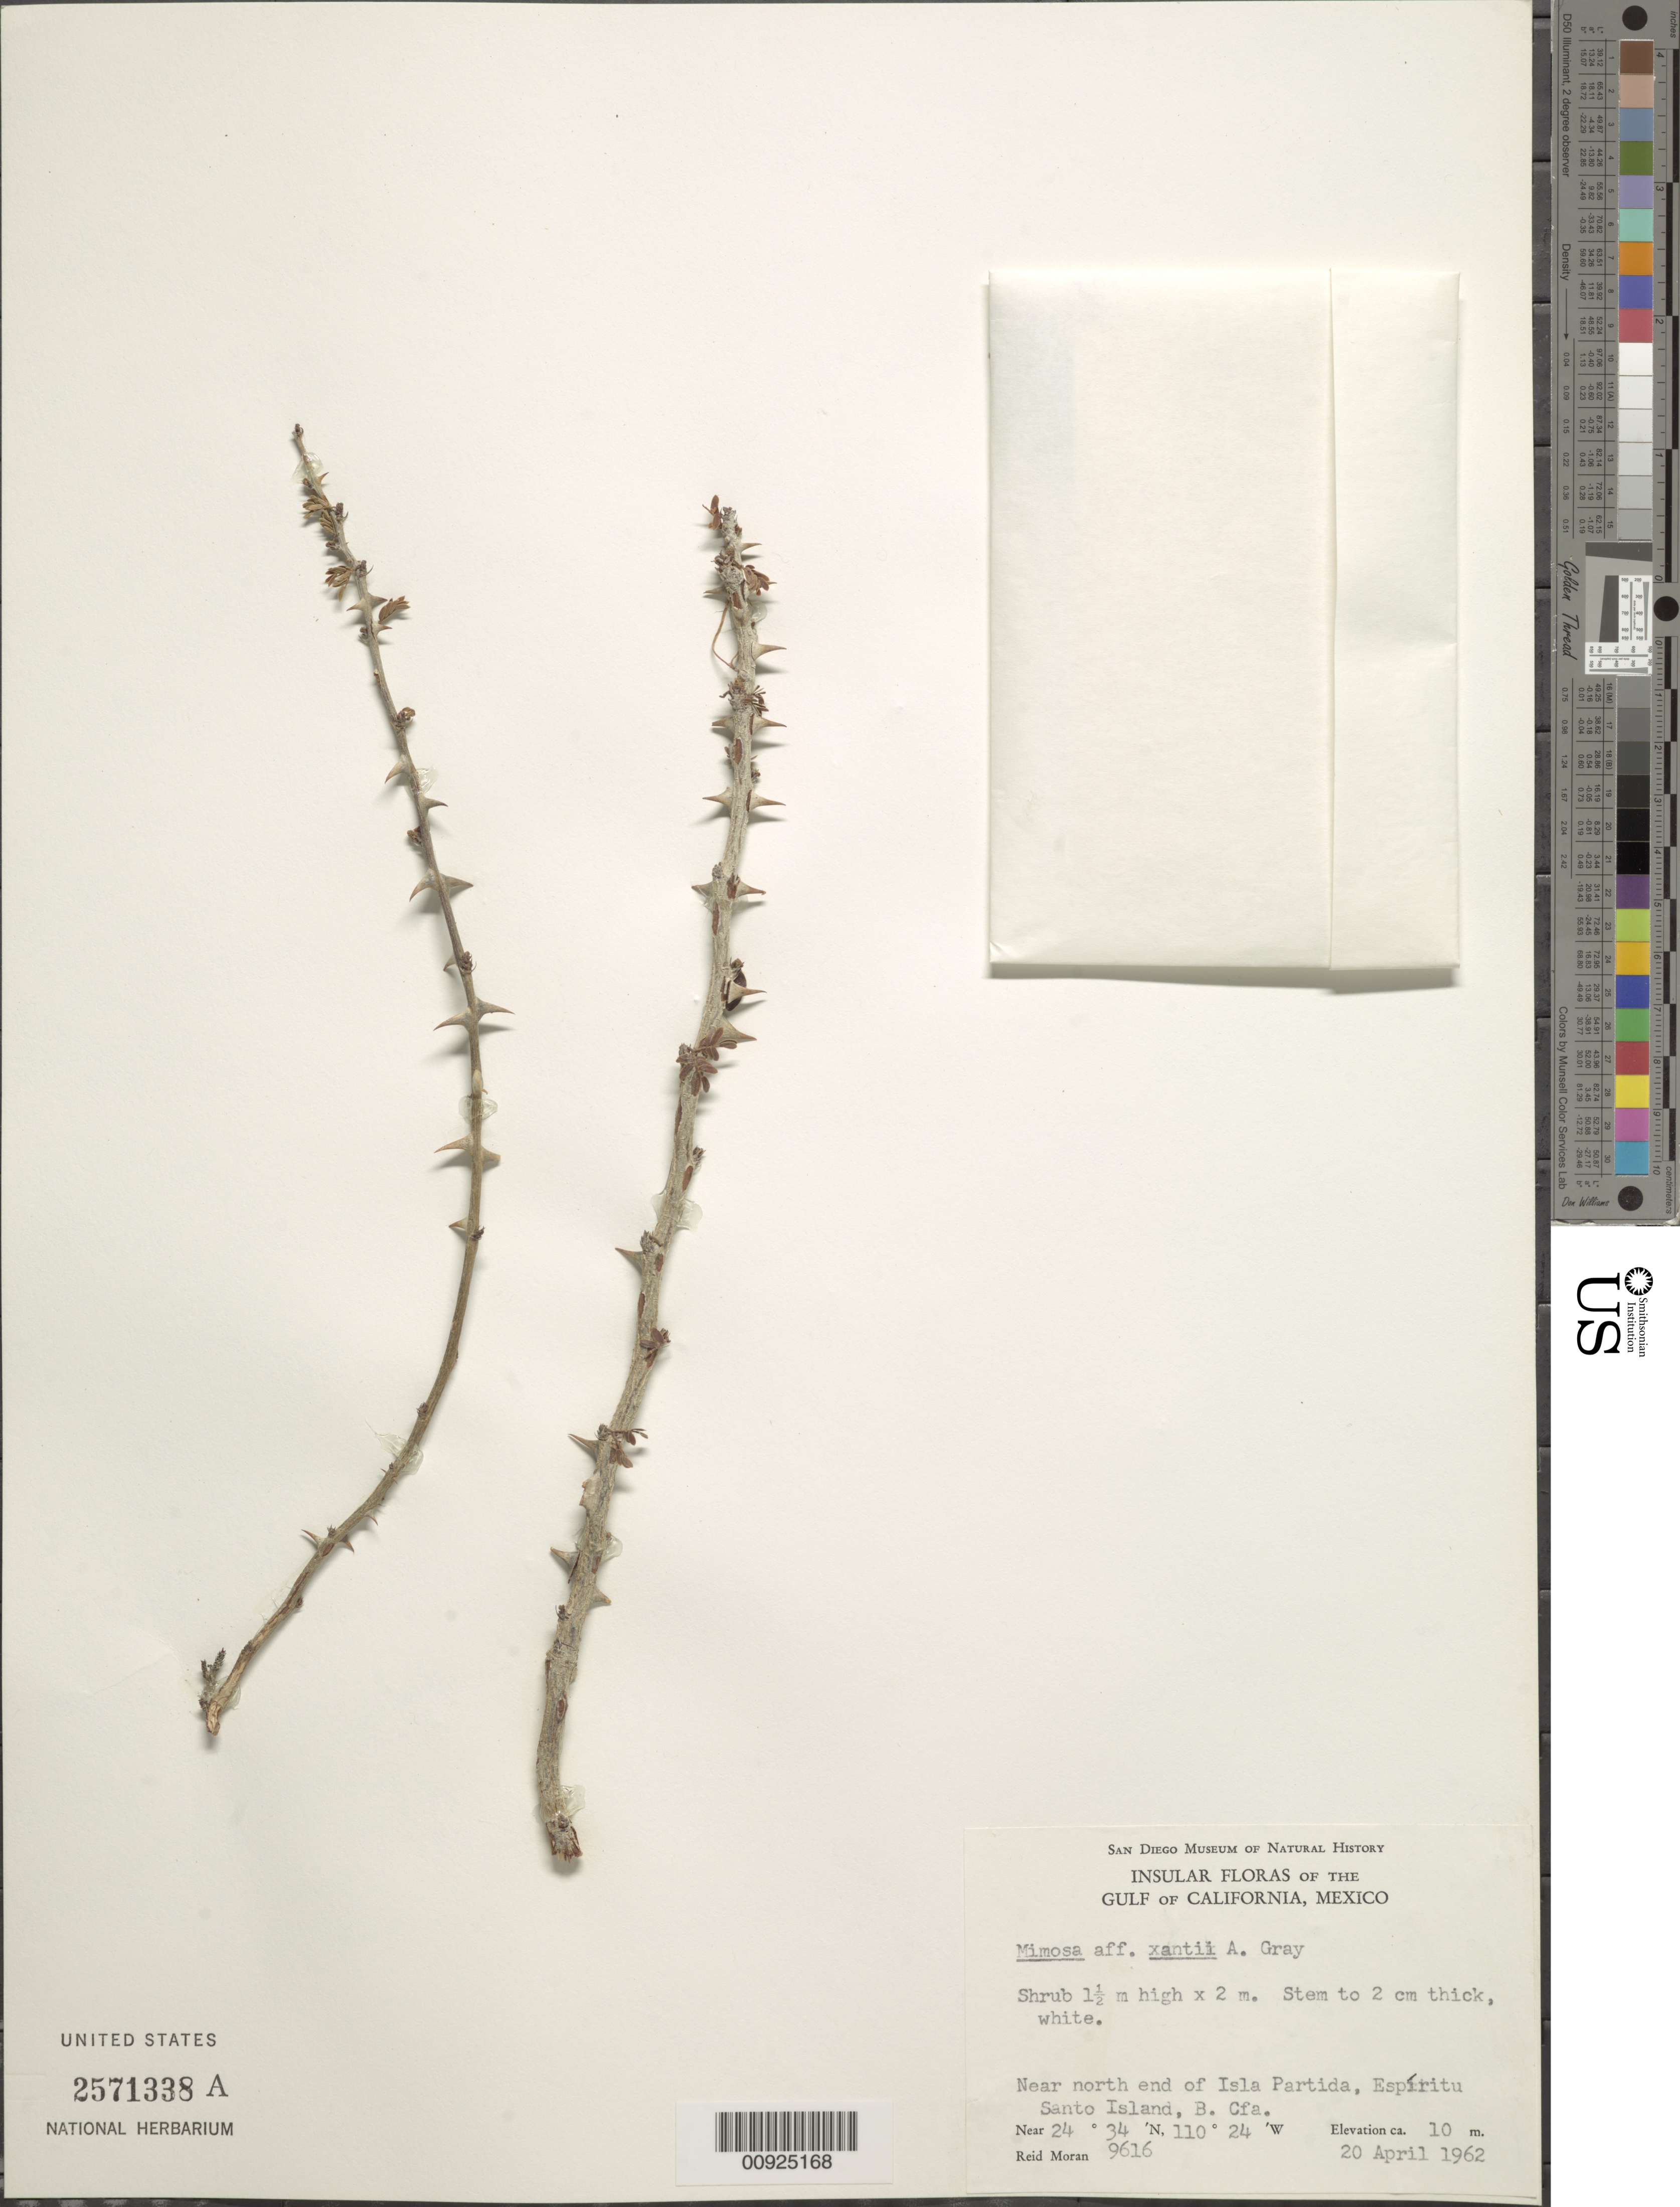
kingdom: Plantae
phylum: Tracheophyta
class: Magnoliopsida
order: Fabales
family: Fabaceae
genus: Mimosa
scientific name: Mimosa xanti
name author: A. Gray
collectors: R. V. Moran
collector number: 9616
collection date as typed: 20 Apr 1962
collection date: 1962-04-20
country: Mexico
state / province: Baja California Sur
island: Partida I.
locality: Near north end of Isla Partida, Espíritu Santo Island, Baja California. (Note: Espíritu Santo and Isla Partida, separated at high tide but joined together by an isthmus when the water recedes).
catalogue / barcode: US 2571338A